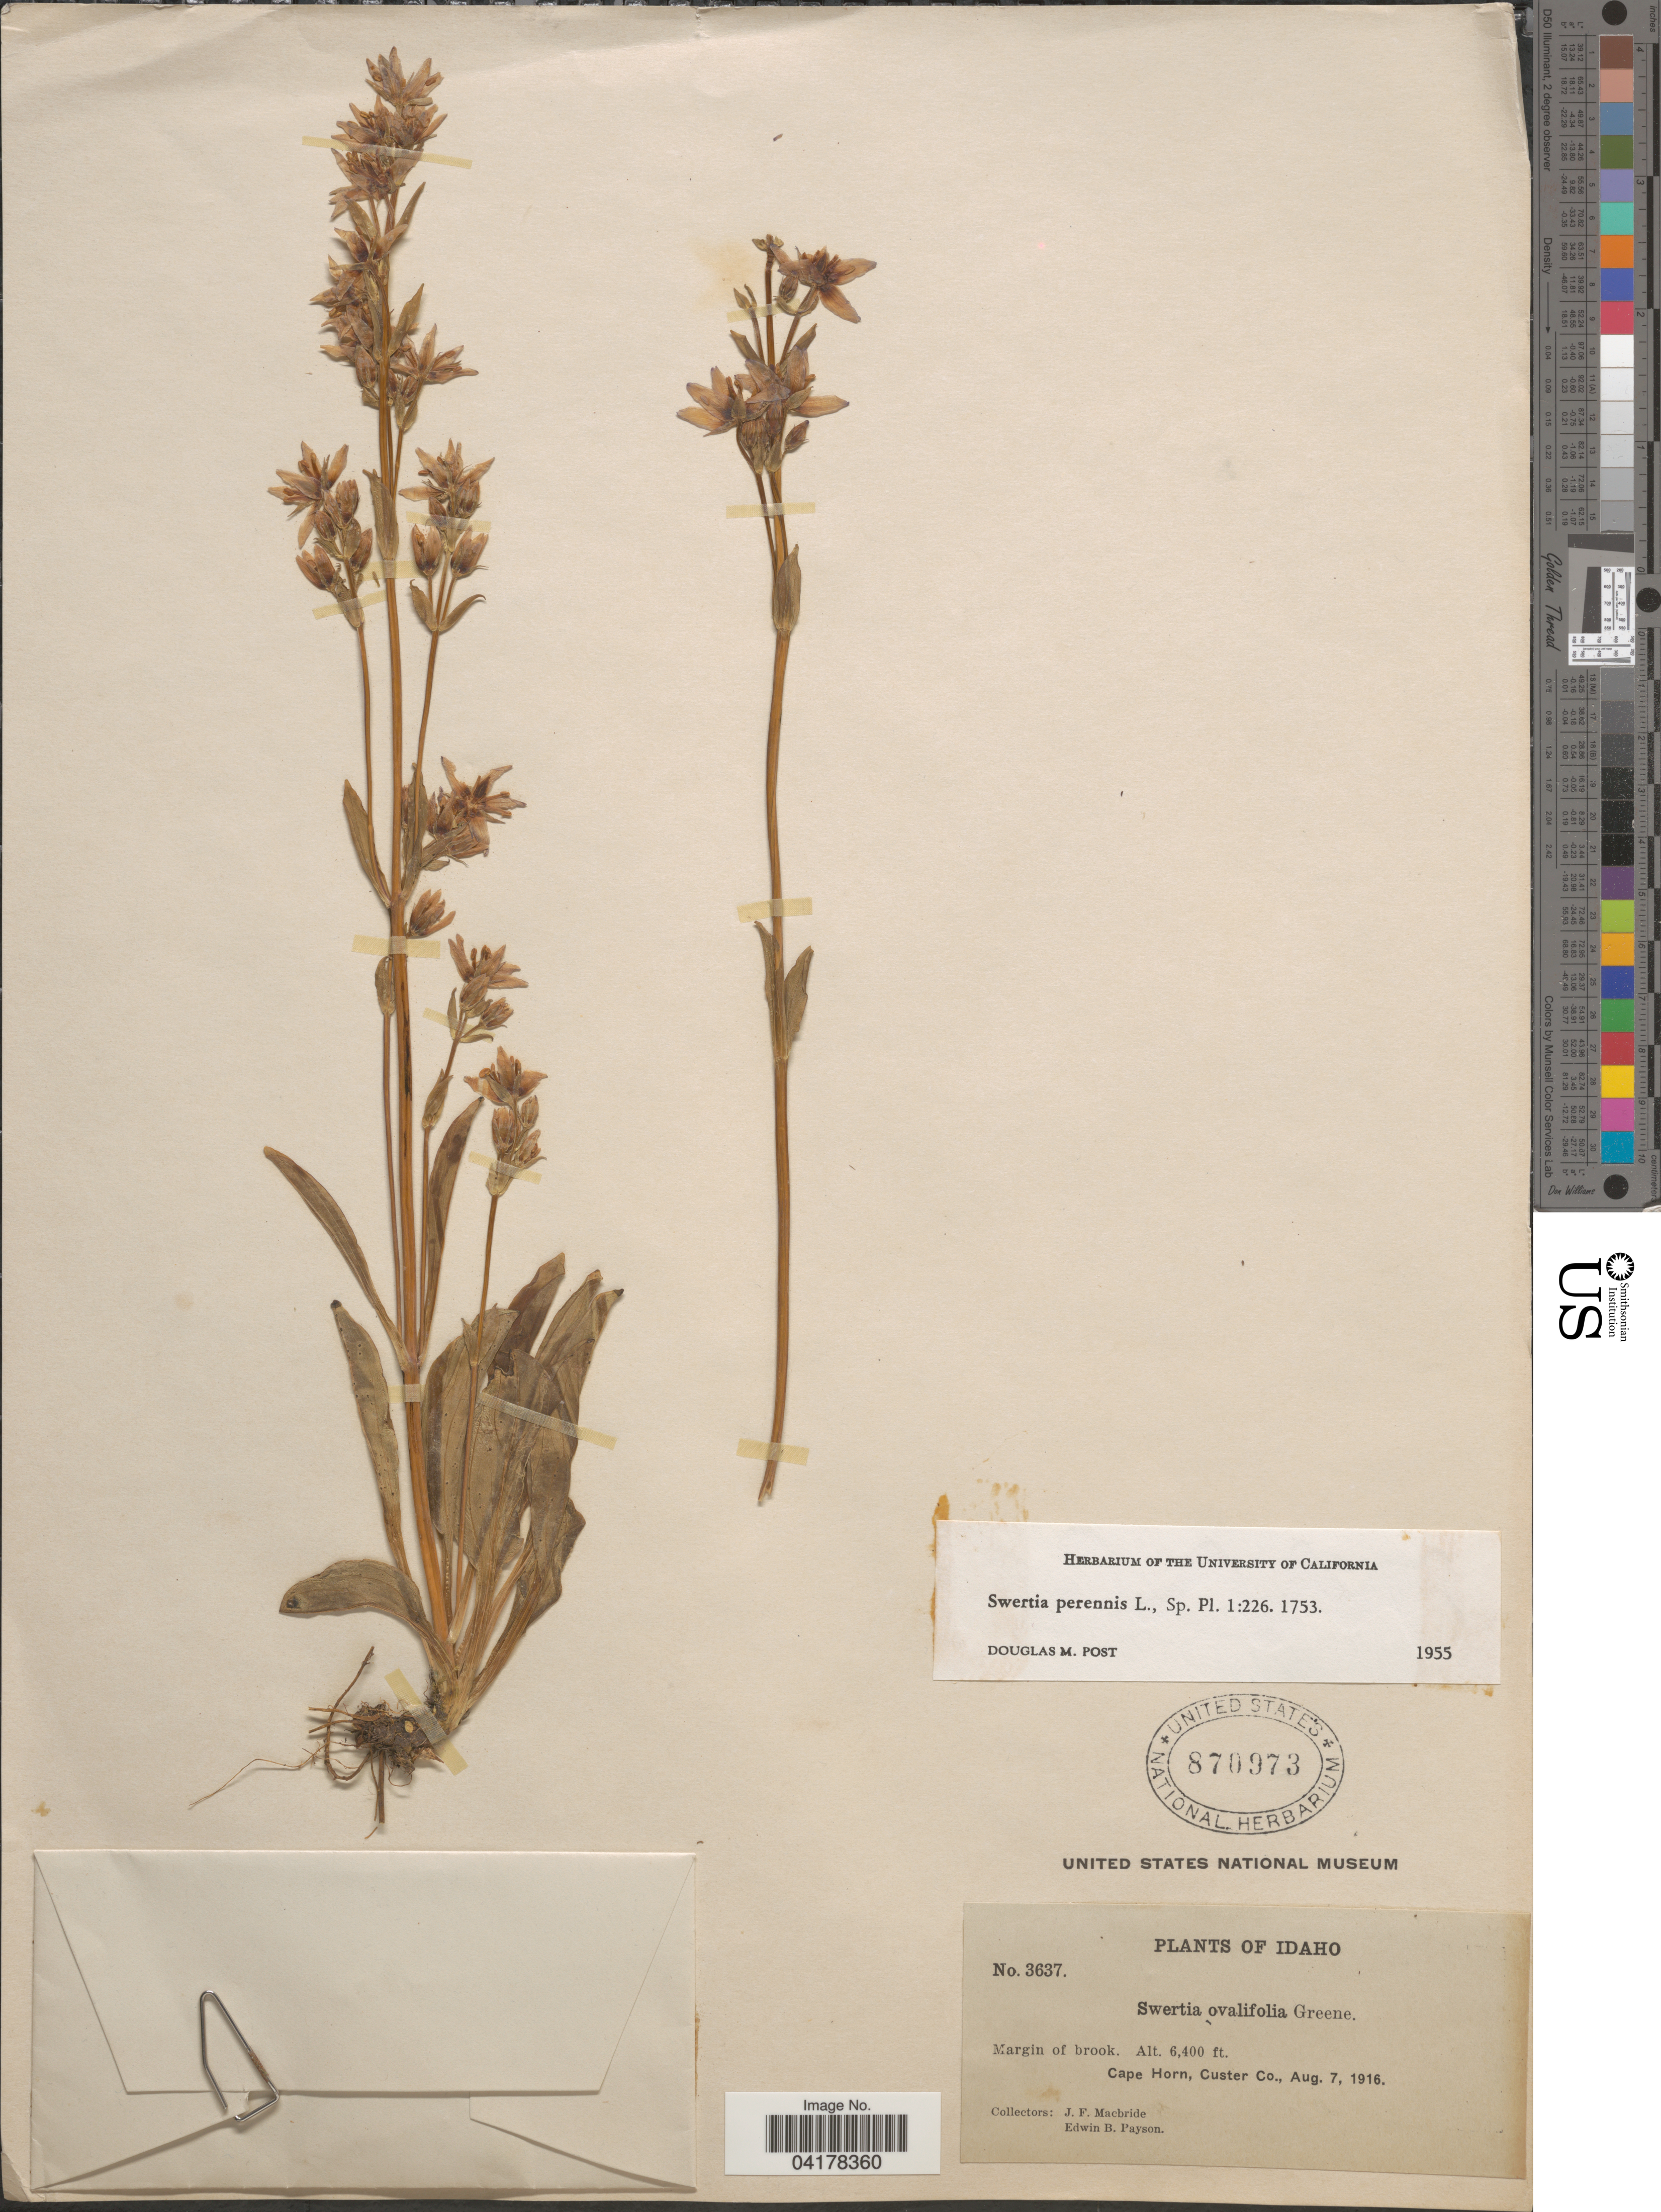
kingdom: Plantae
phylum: Tracheophyta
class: Magnoliopsida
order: Gentianales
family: Gentianaceae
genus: Swertia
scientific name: Swertia perennis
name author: L.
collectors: J. F. Macbride & E. B. Payson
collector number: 3637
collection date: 1916-08-07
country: United States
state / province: Idaho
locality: Cape Horn, Custer Co.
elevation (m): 1951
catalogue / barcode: US 870973